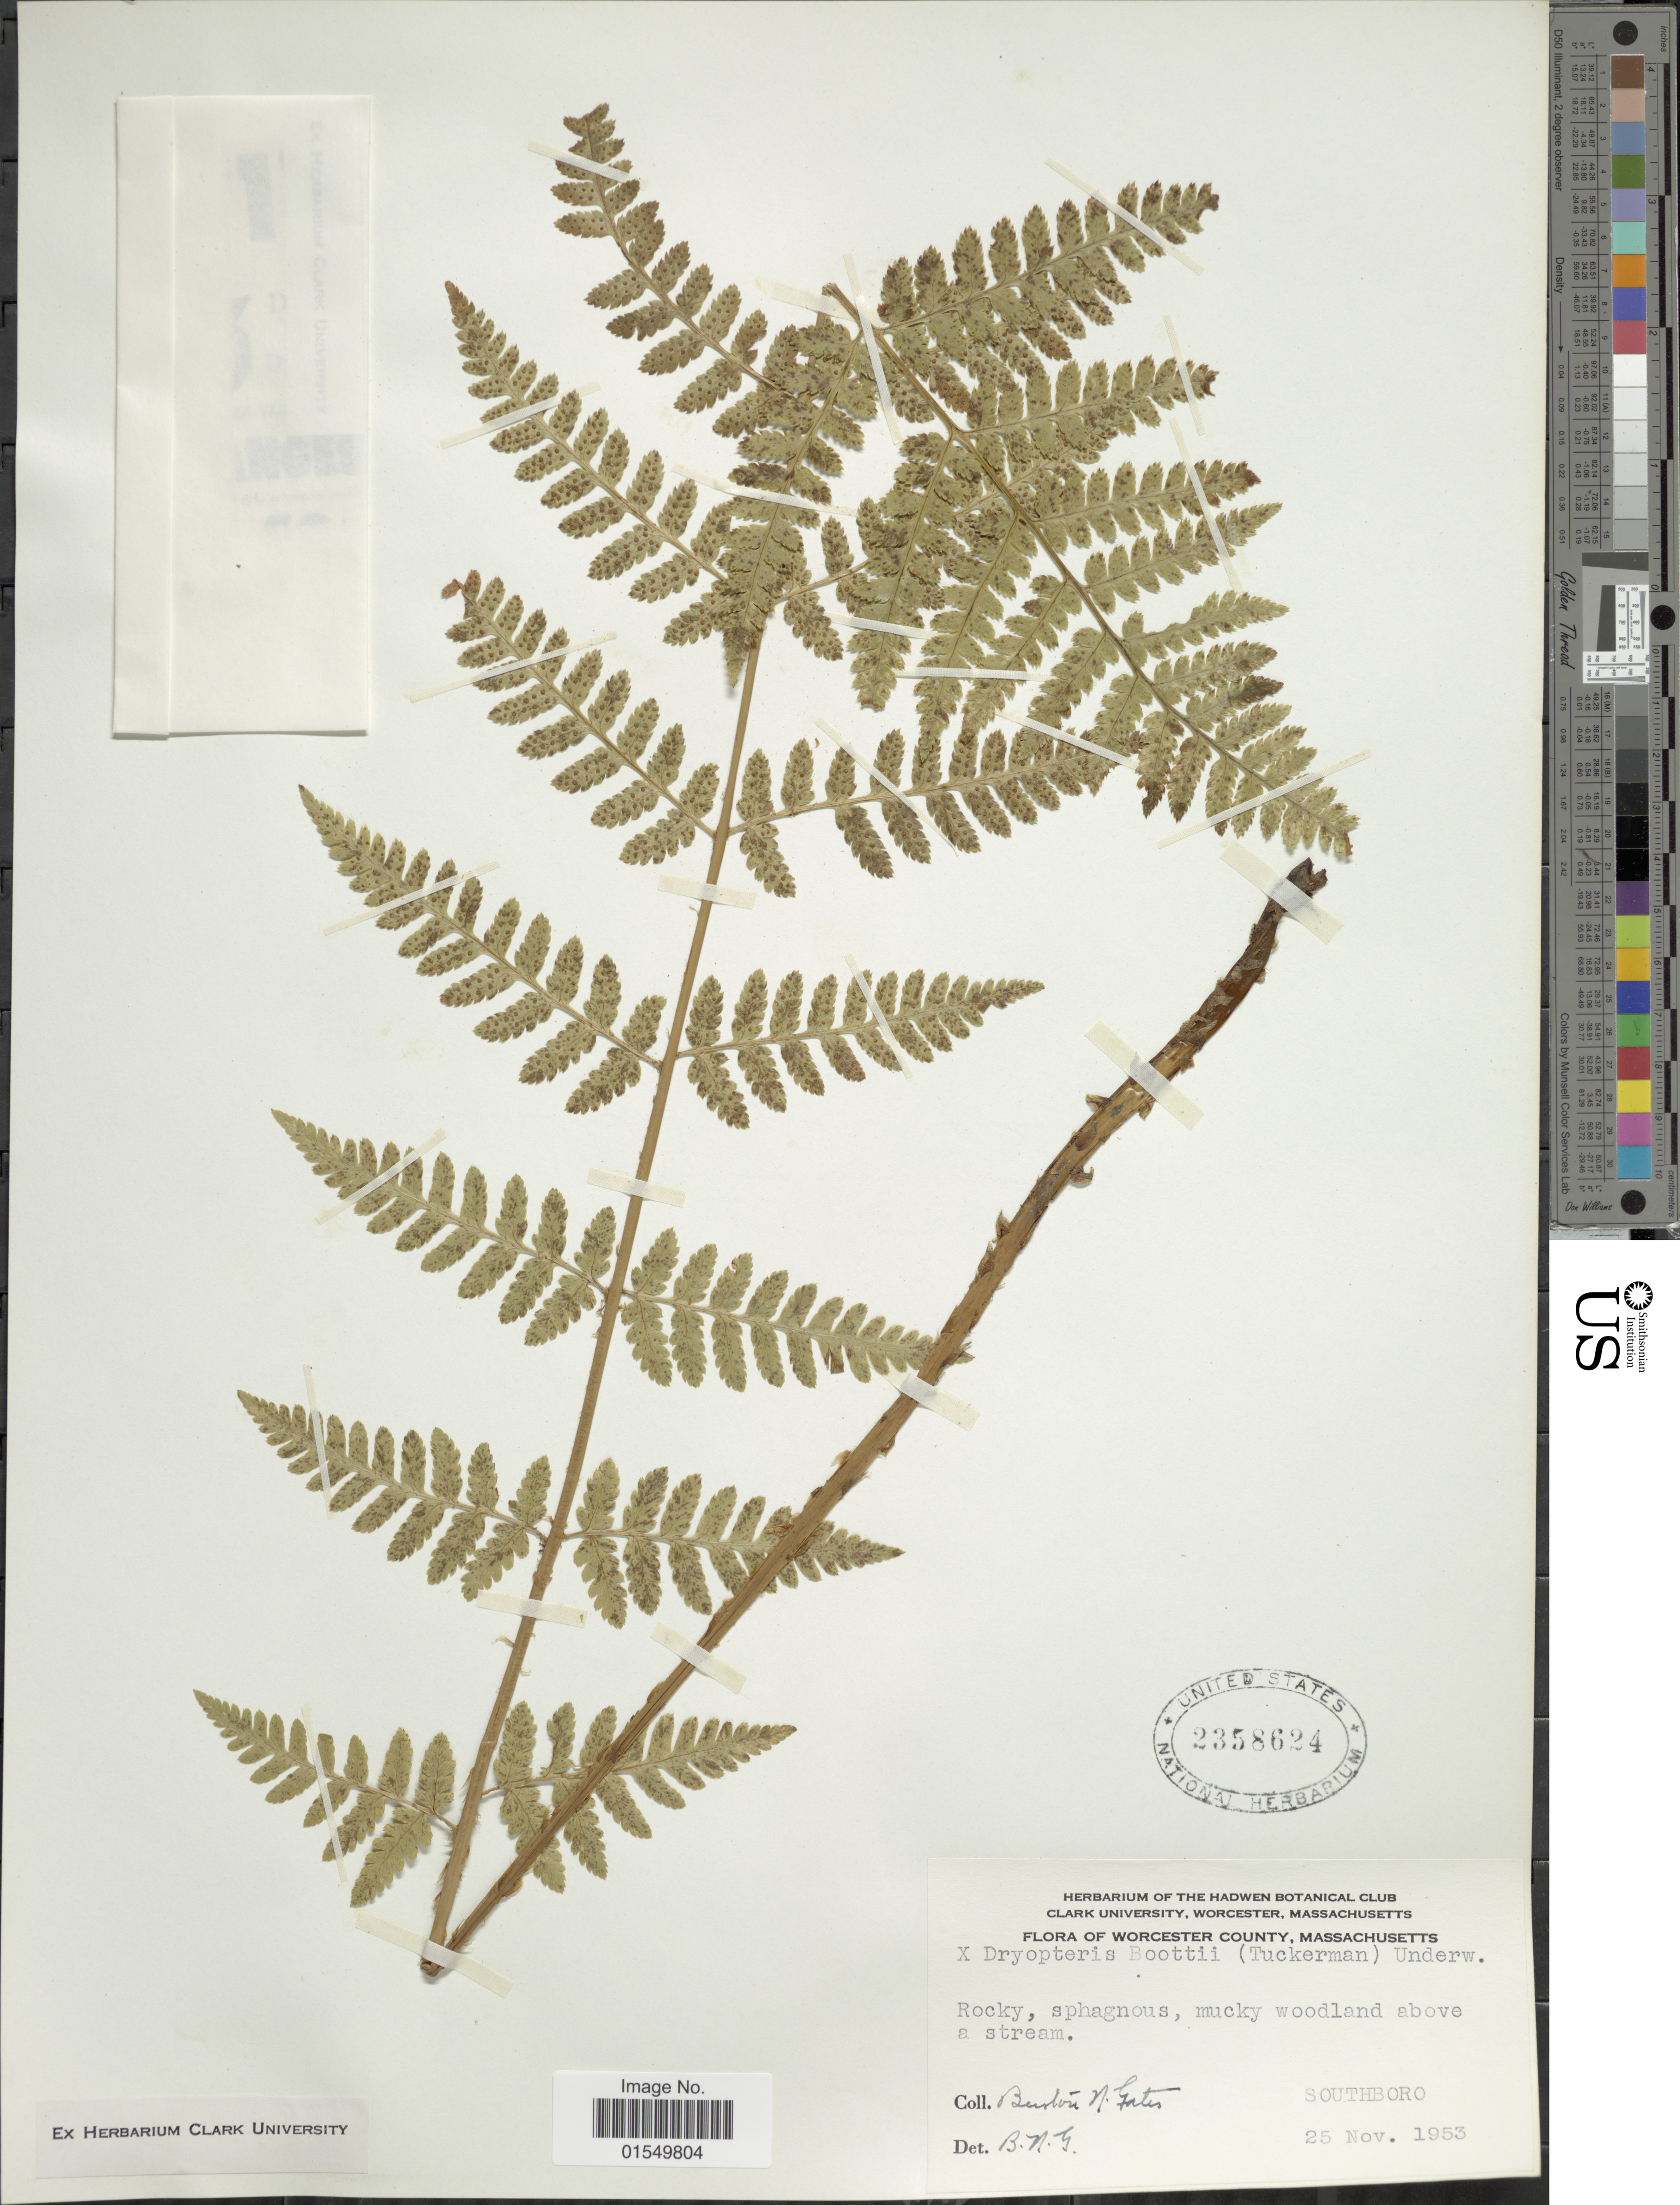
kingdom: Plantae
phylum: Tracheophyta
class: Polypodiopsida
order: Polypodiales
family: Dryopteridaceae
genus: Dryopteris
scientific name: Dryopteris x boottii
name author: Underw.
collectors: B. N. Gates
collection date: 1953-11-25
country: United States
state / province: Massachusetts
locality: Worcester County, Southboro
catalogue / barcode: US 2358624